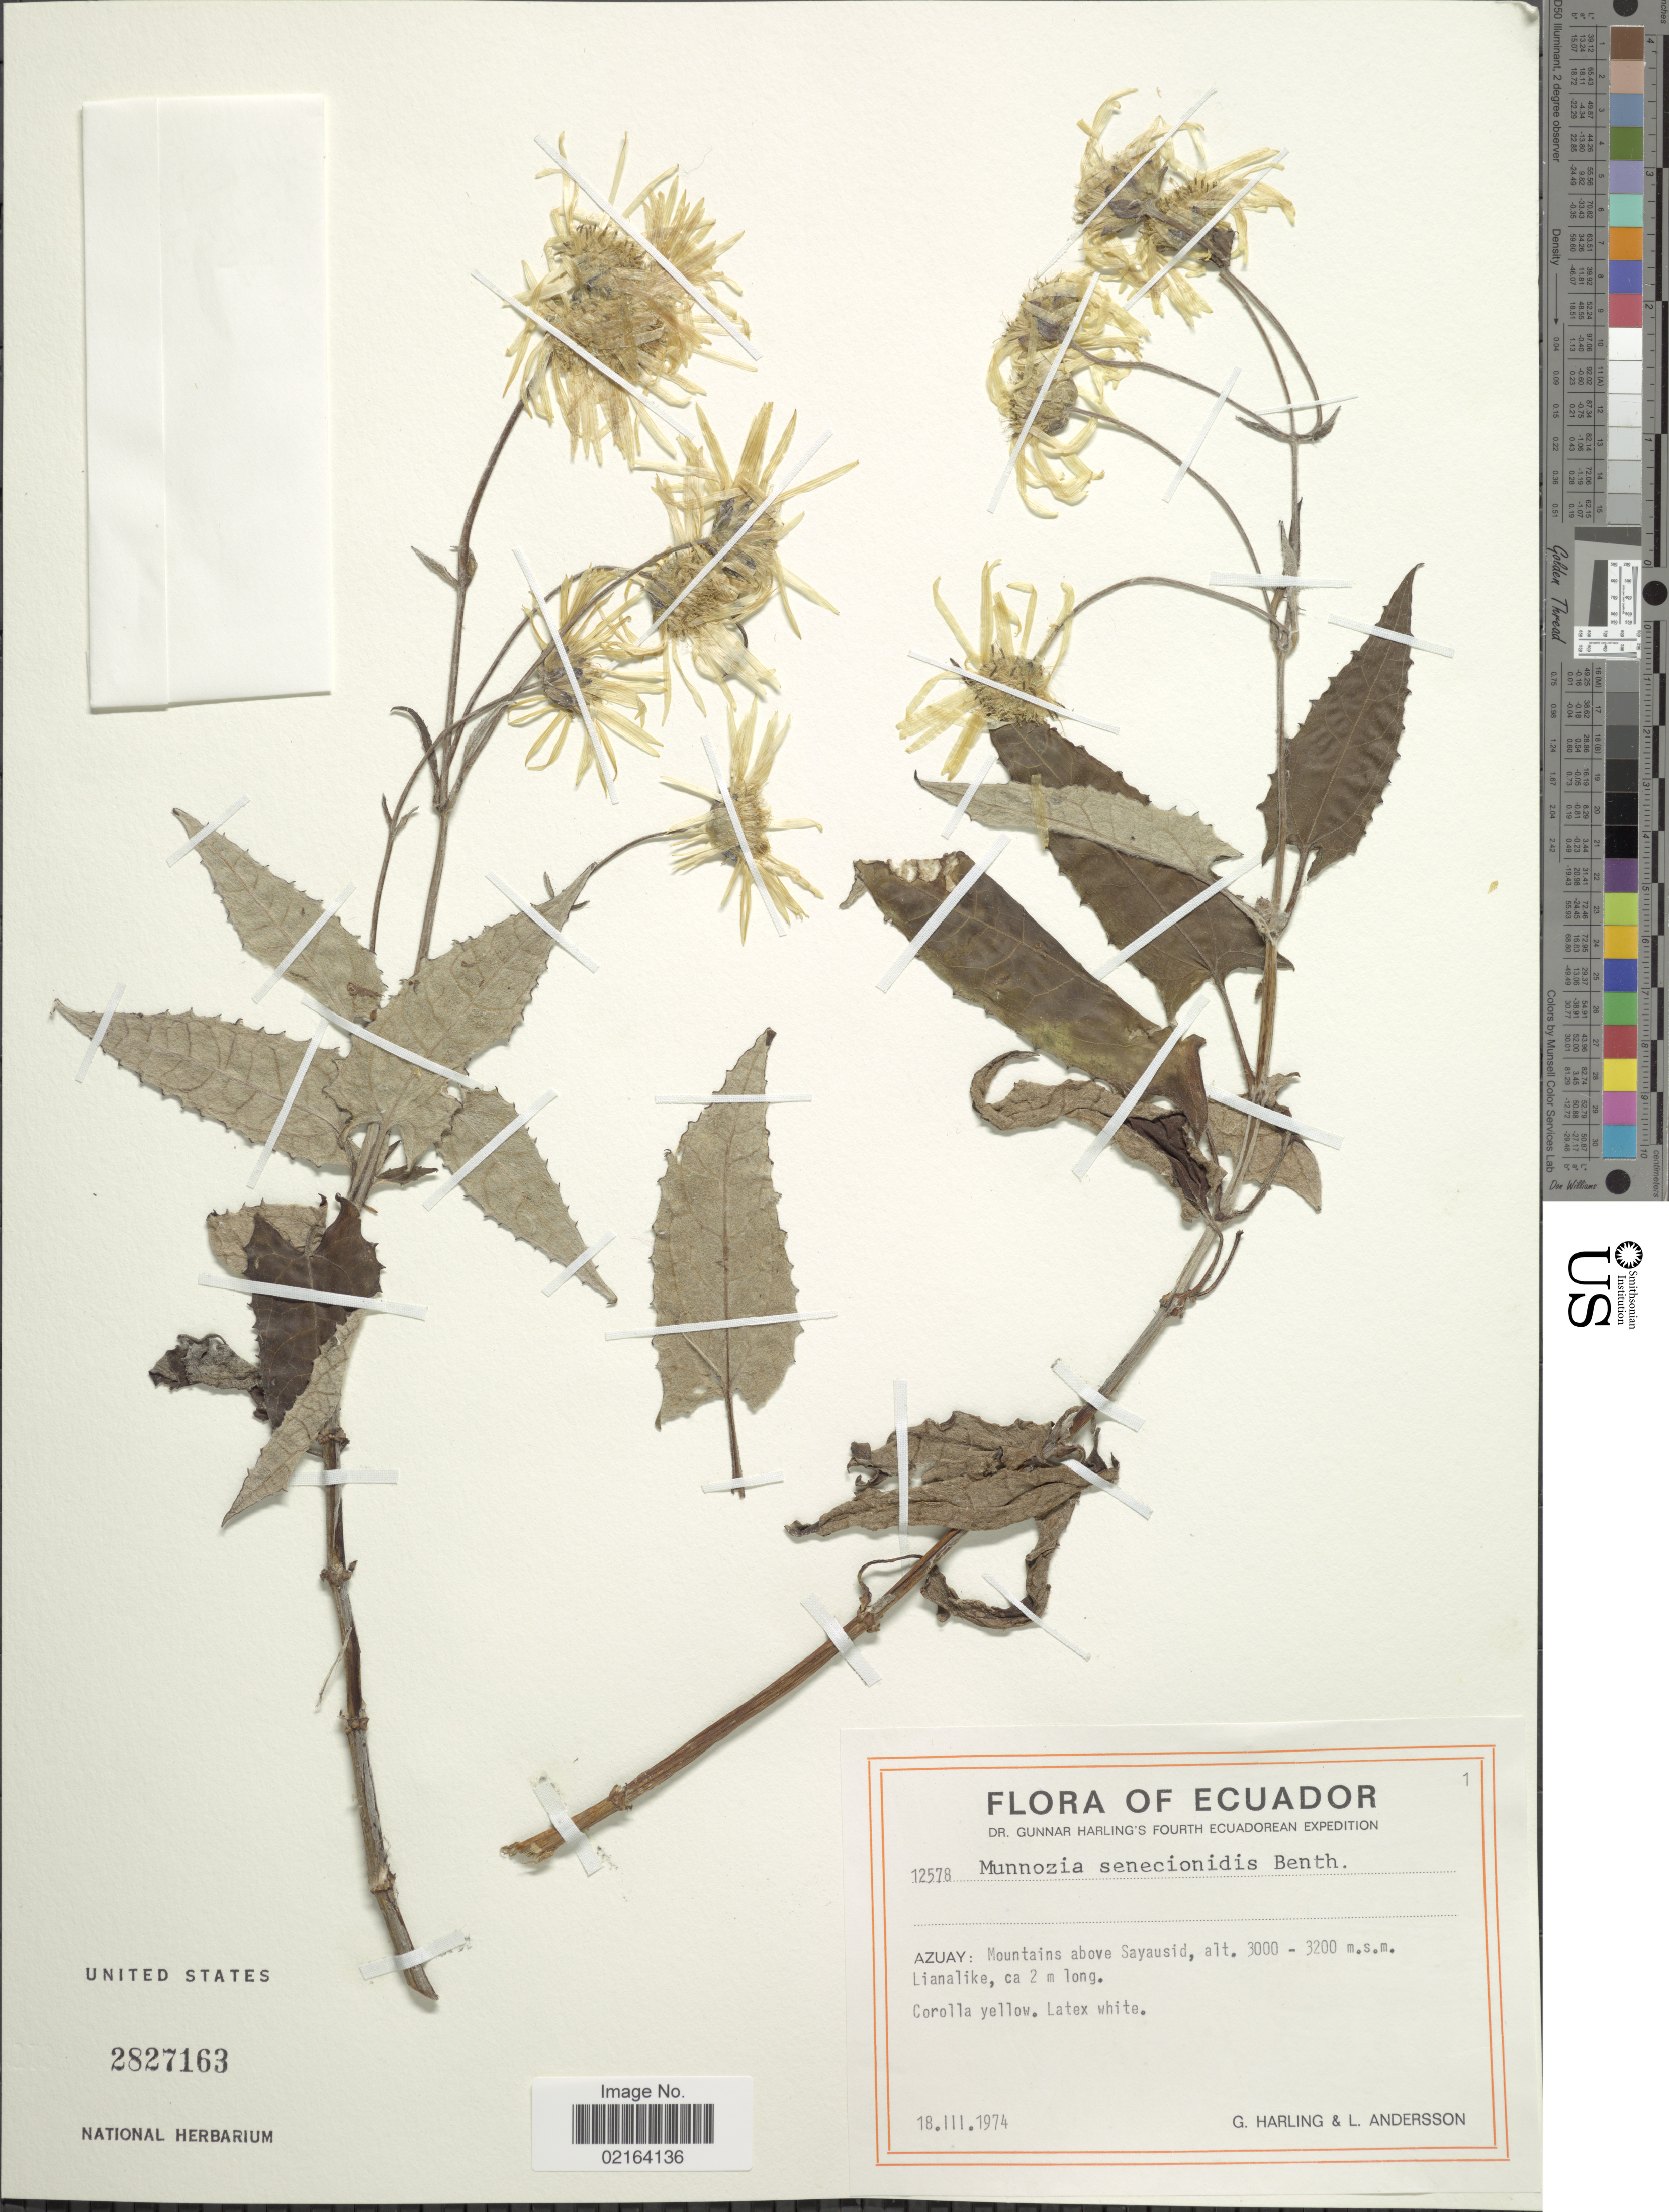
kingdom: Plantae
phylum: Tracheophyta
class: Magnoliopsida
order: Asterales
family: Asteraceae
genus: Munnozia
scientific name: Munnozia senecionidis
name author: Benth.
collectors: G. Harling & L. Andersson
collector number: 12578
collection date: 1974-03-18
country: Ecuador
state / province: Azuay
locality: Azuay: Mountains above Sayausid, Lianalike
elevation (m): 3000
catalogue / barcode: US 2827163